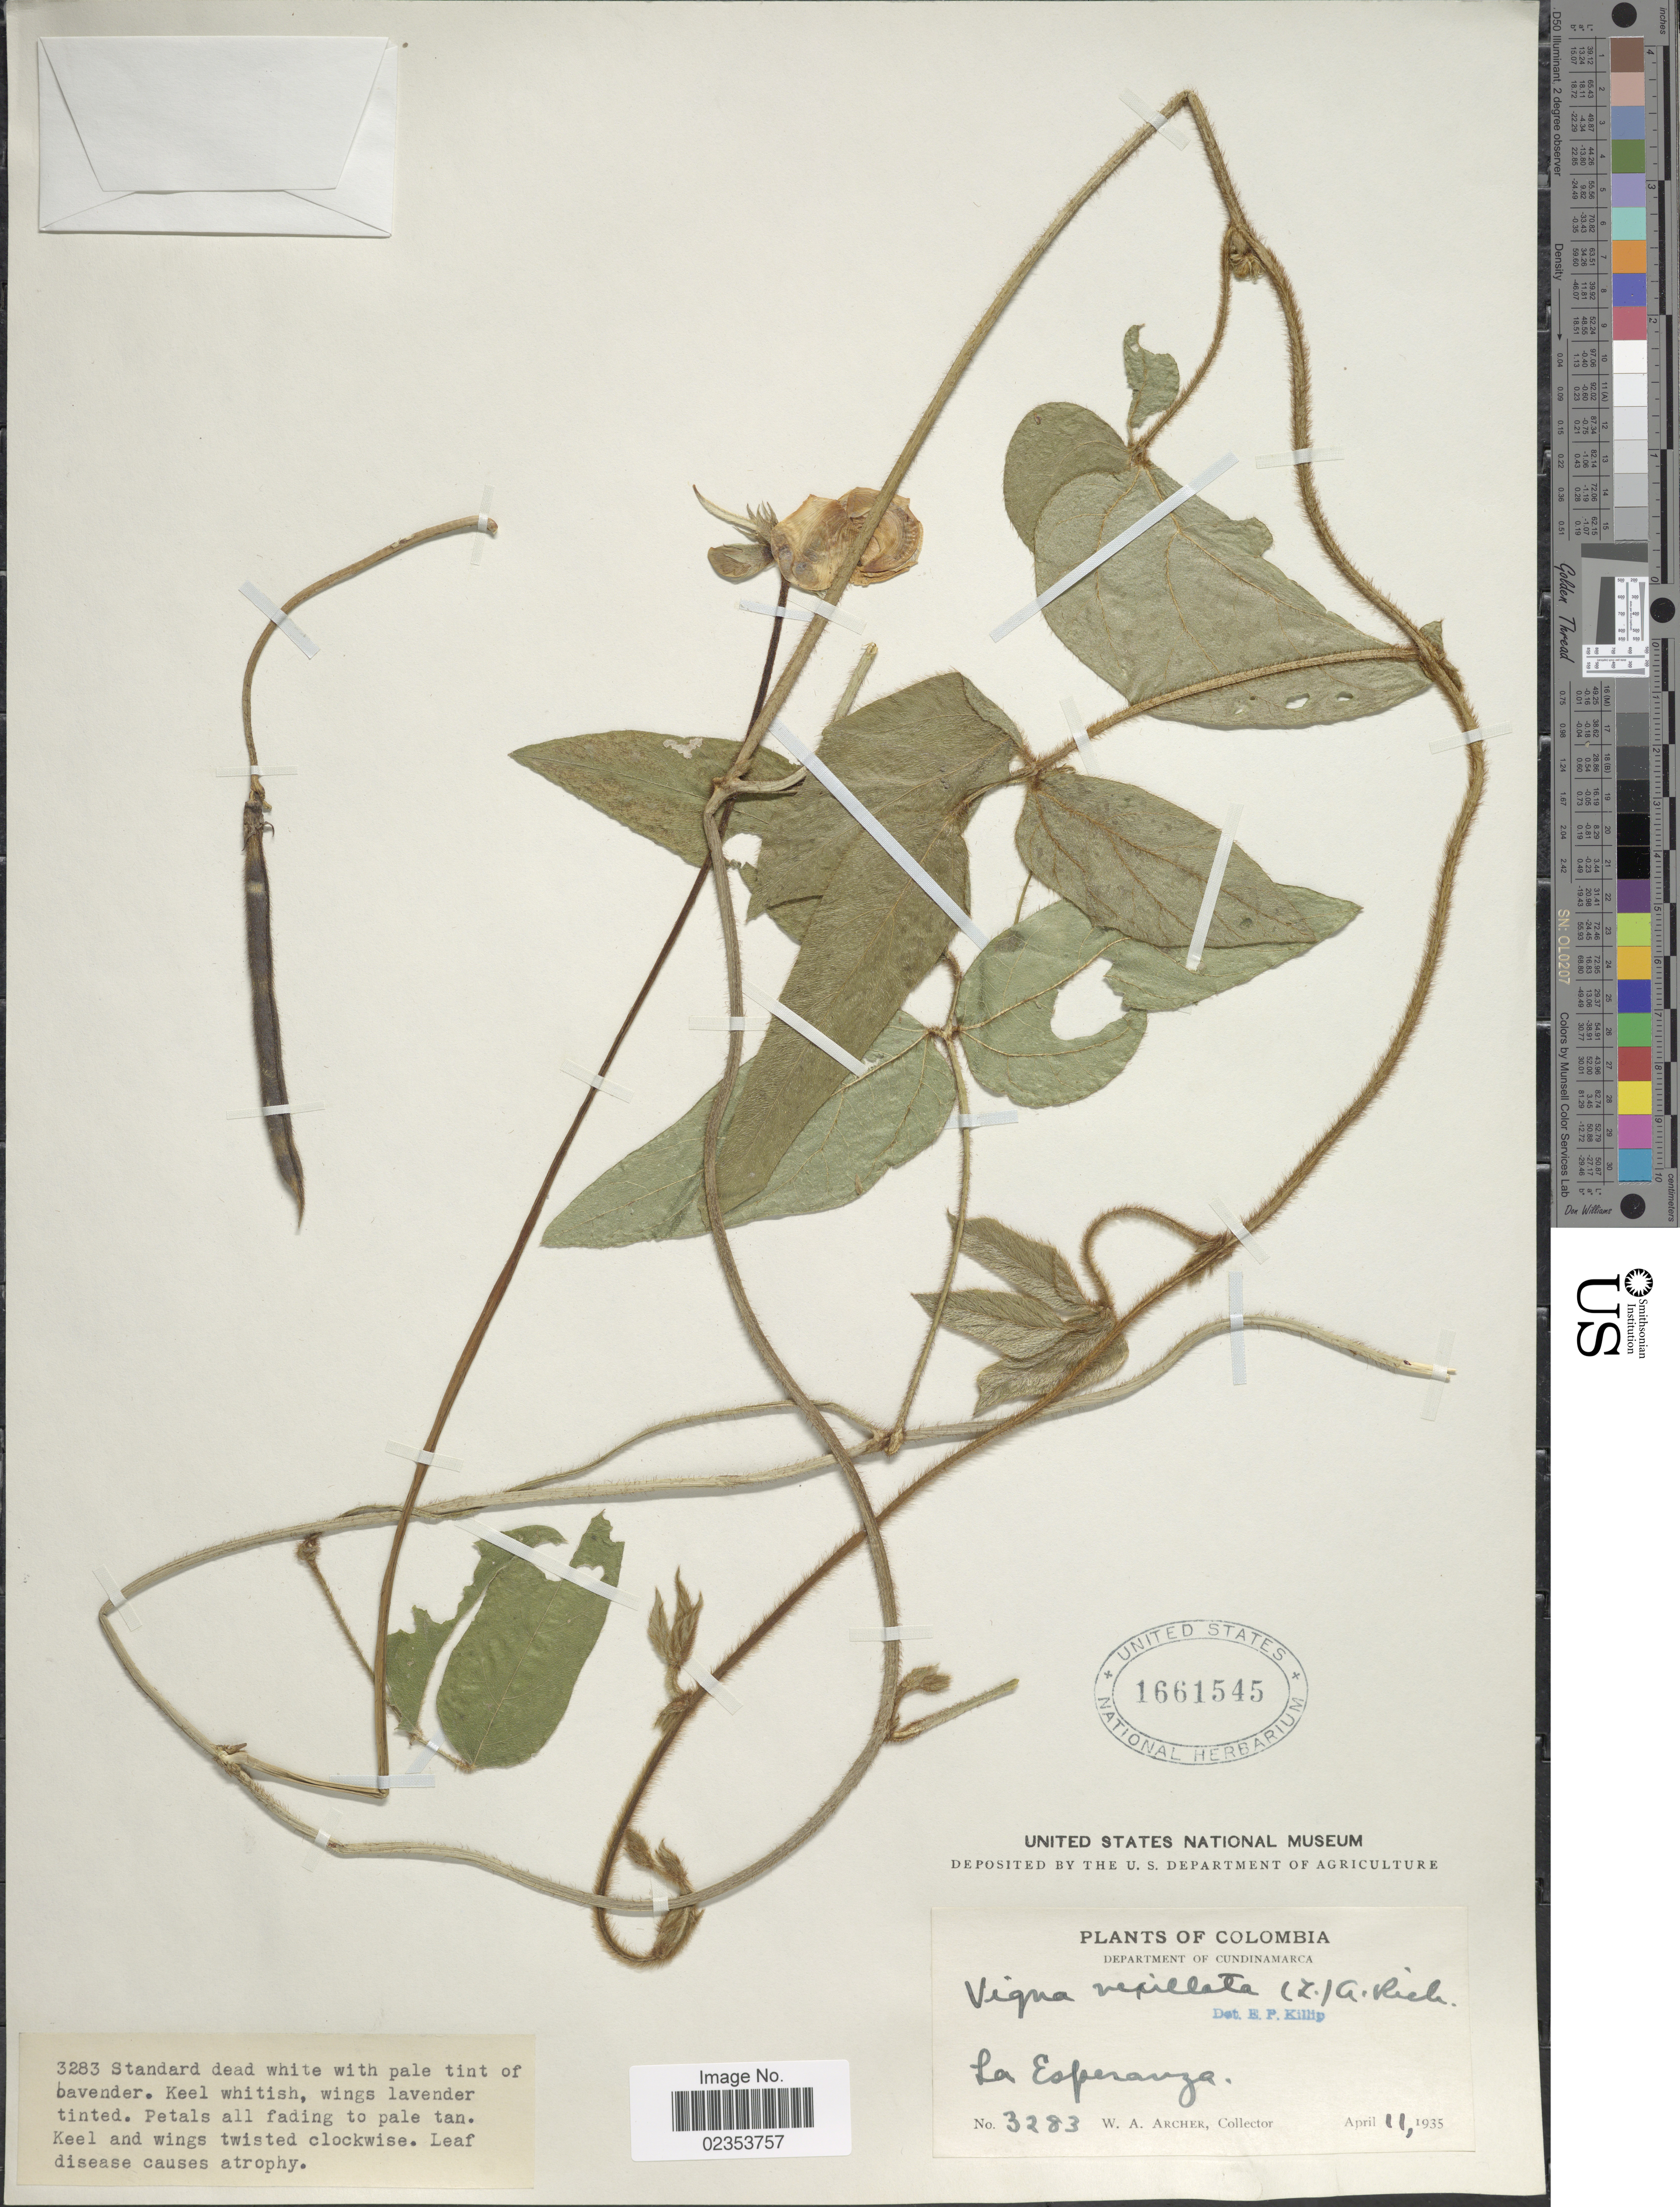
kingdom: Plantae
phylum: Tracheophyta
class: Magnoliopsida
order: Fabales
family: Fabaceae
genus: Vigna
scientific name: Vigna vexillata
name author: (L.) A. Rich.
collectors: W. A. Archer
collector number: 3283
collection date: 1935-04-11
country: Colombia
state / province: Cundinamarca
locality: La Esperanza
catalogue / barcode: US 1661545